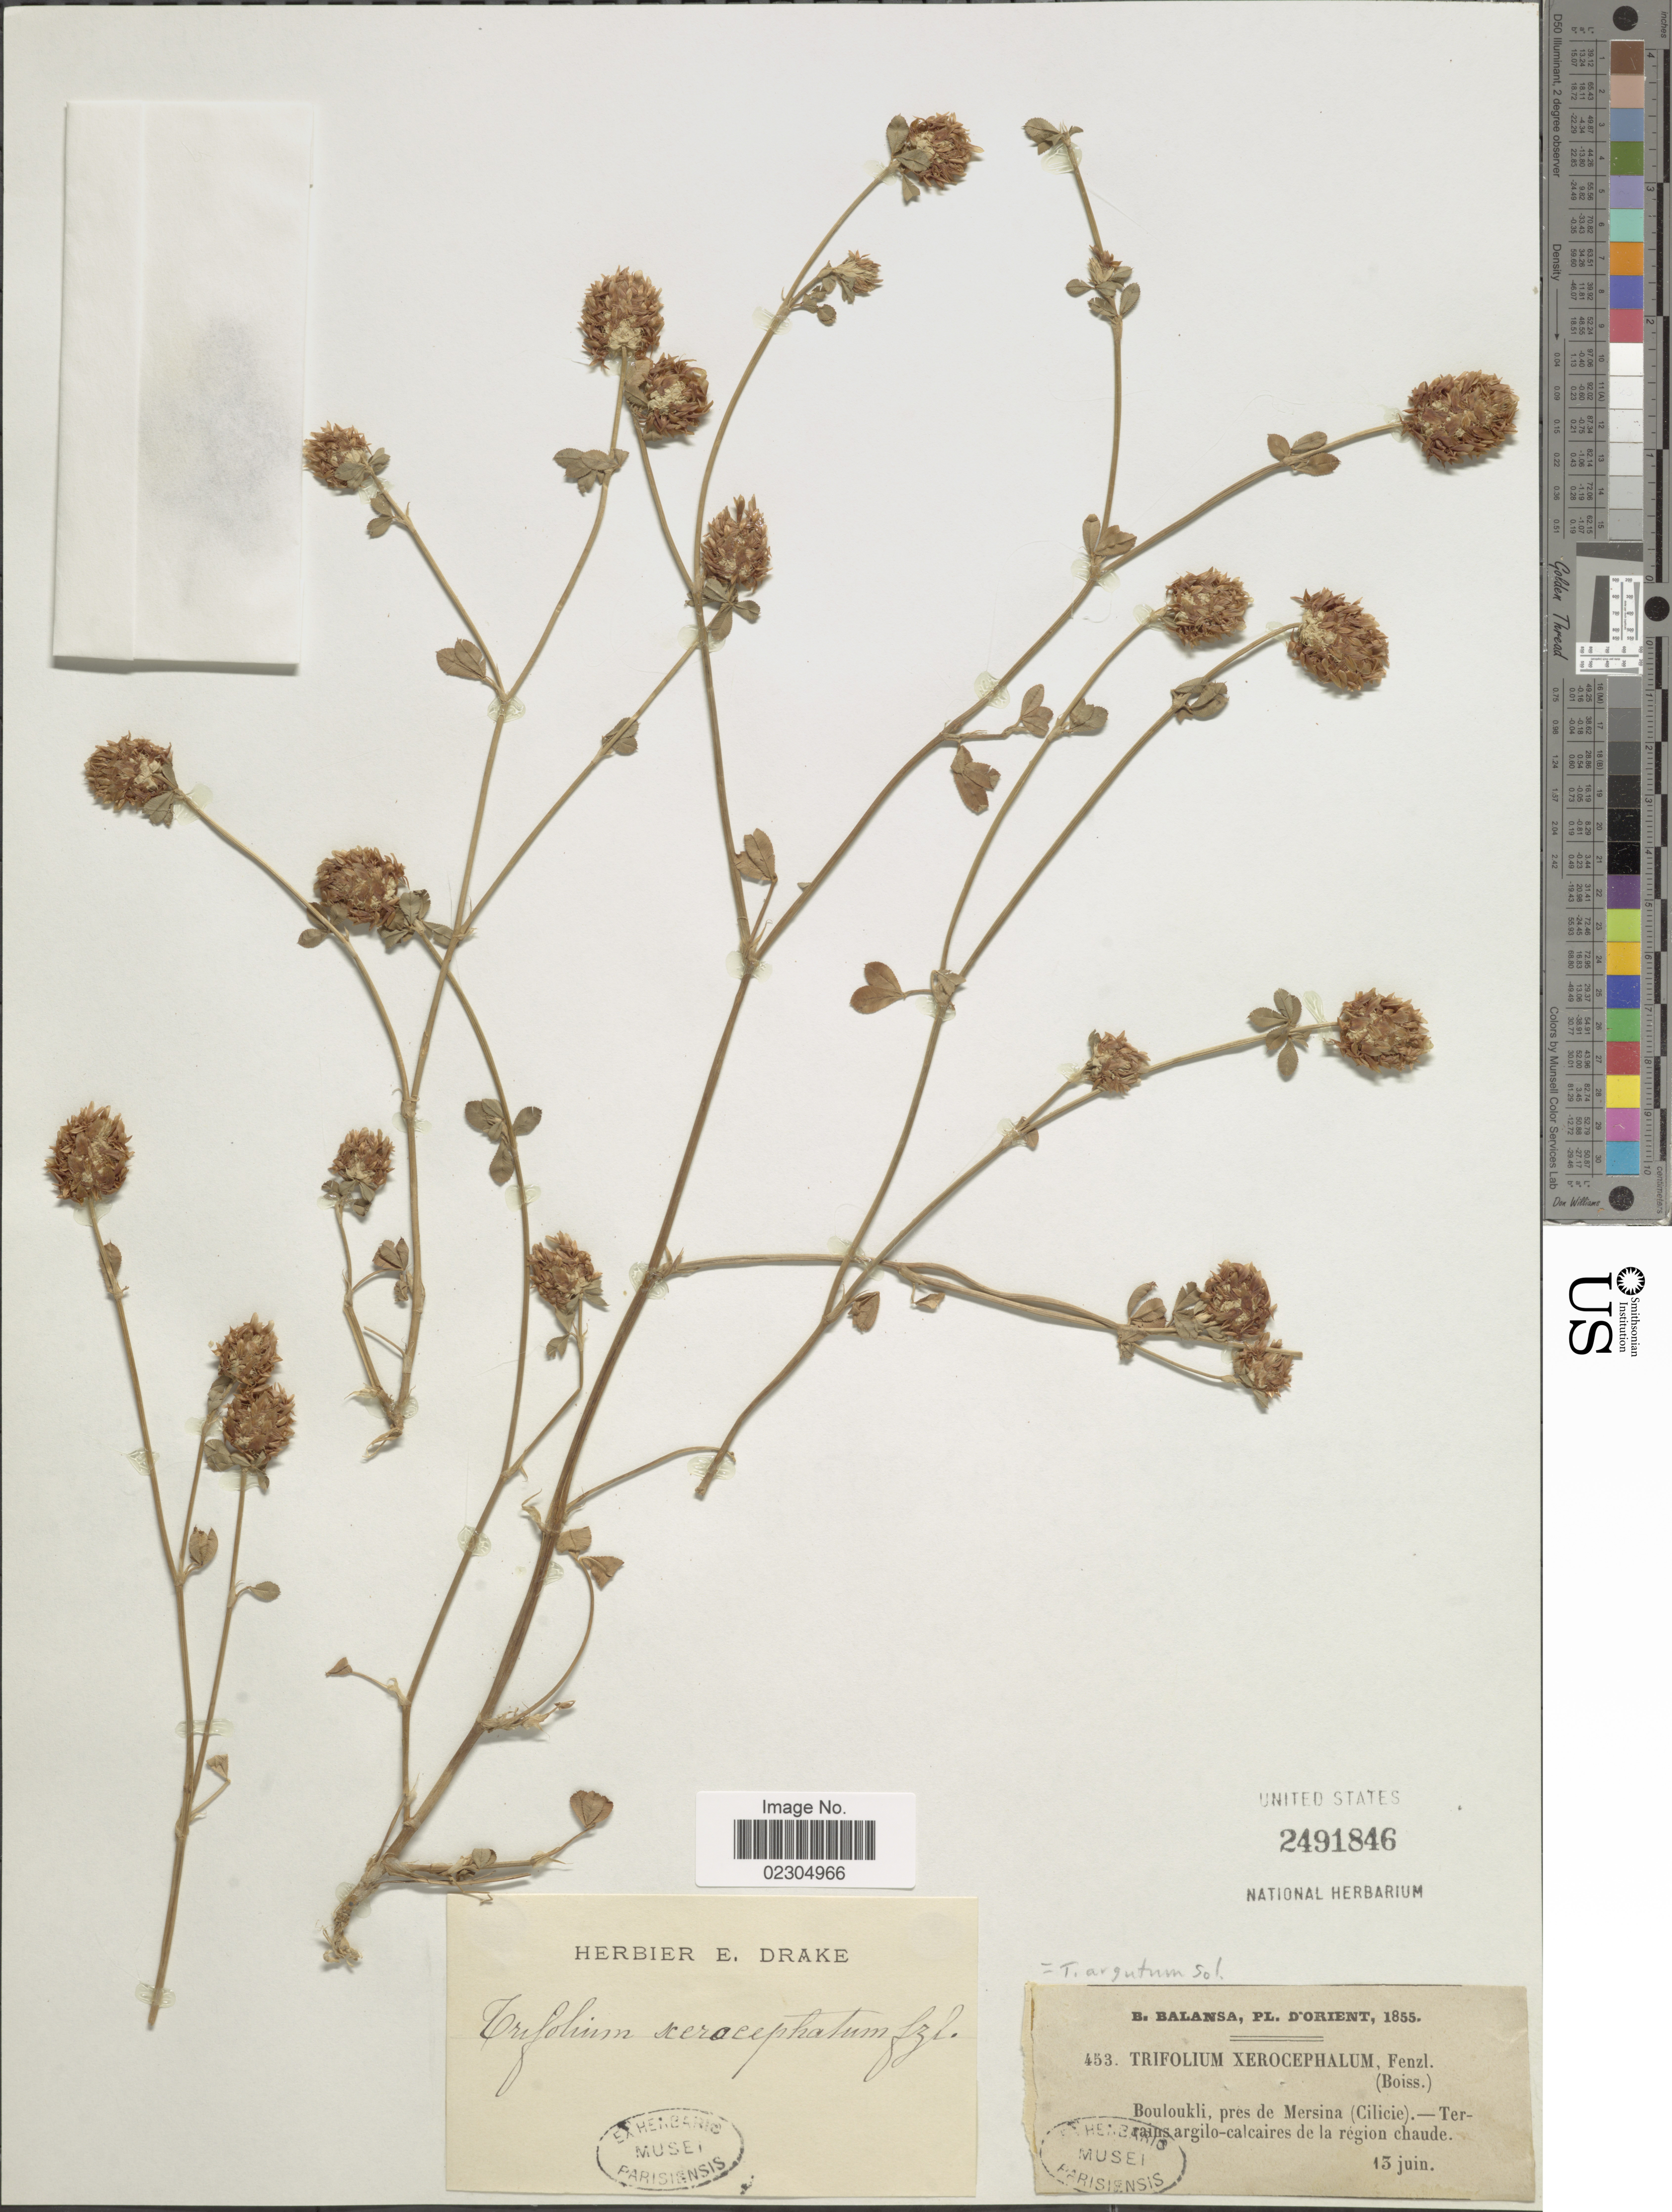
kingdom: Plantae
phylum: Tracheophyta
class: Magnoliopsida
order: Fabales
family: Fabaceae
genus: Trifolium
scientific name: Trifolium argutum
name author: Sol.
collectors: B. Balansa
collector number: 453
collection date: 1855-06-13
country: Turkey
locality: D'Orient. Bouloukli, pres de Mersina ( Cilicie).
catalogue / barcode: US 2491846